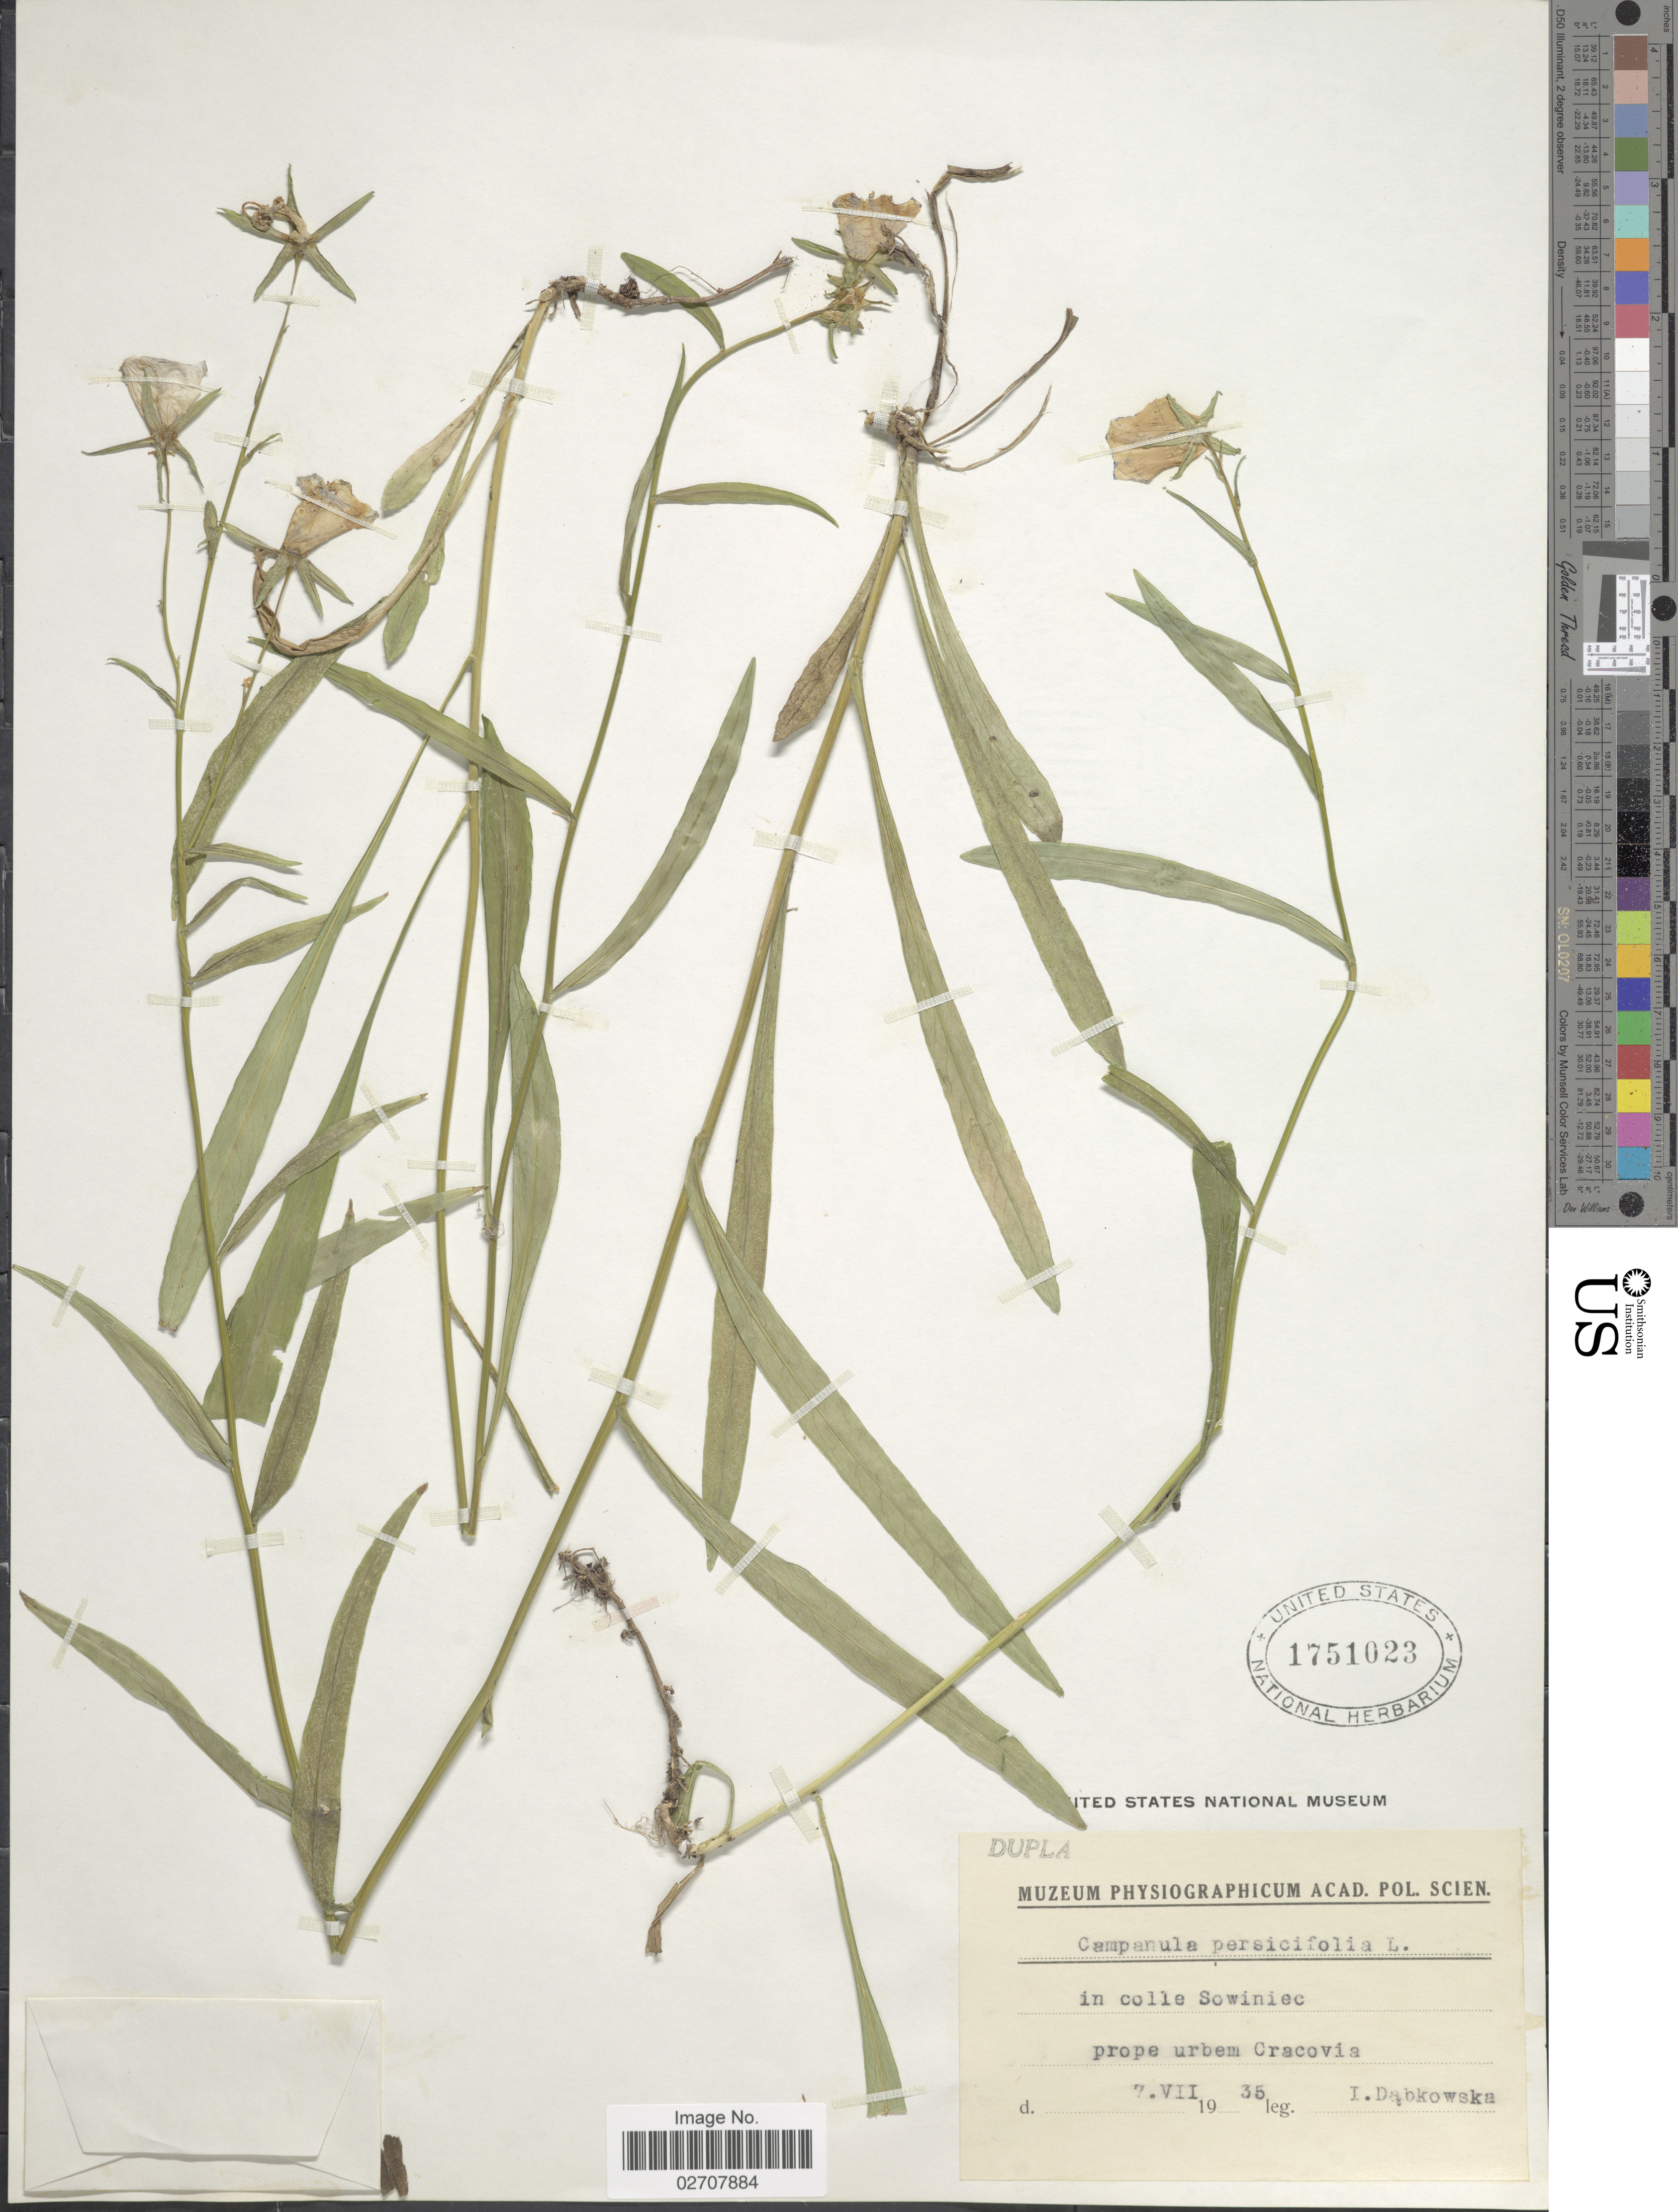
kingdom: Plantae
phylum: Tracheophyta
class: Magnoliopsida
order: Asterales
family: Campanulaceae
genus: Campanula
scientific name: Campanula persicifolia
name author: L.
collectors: I. Dabkowska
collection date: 1935-07-07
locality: In colle Sowiniec prope urbem Cracovia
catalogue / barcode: US 1751023